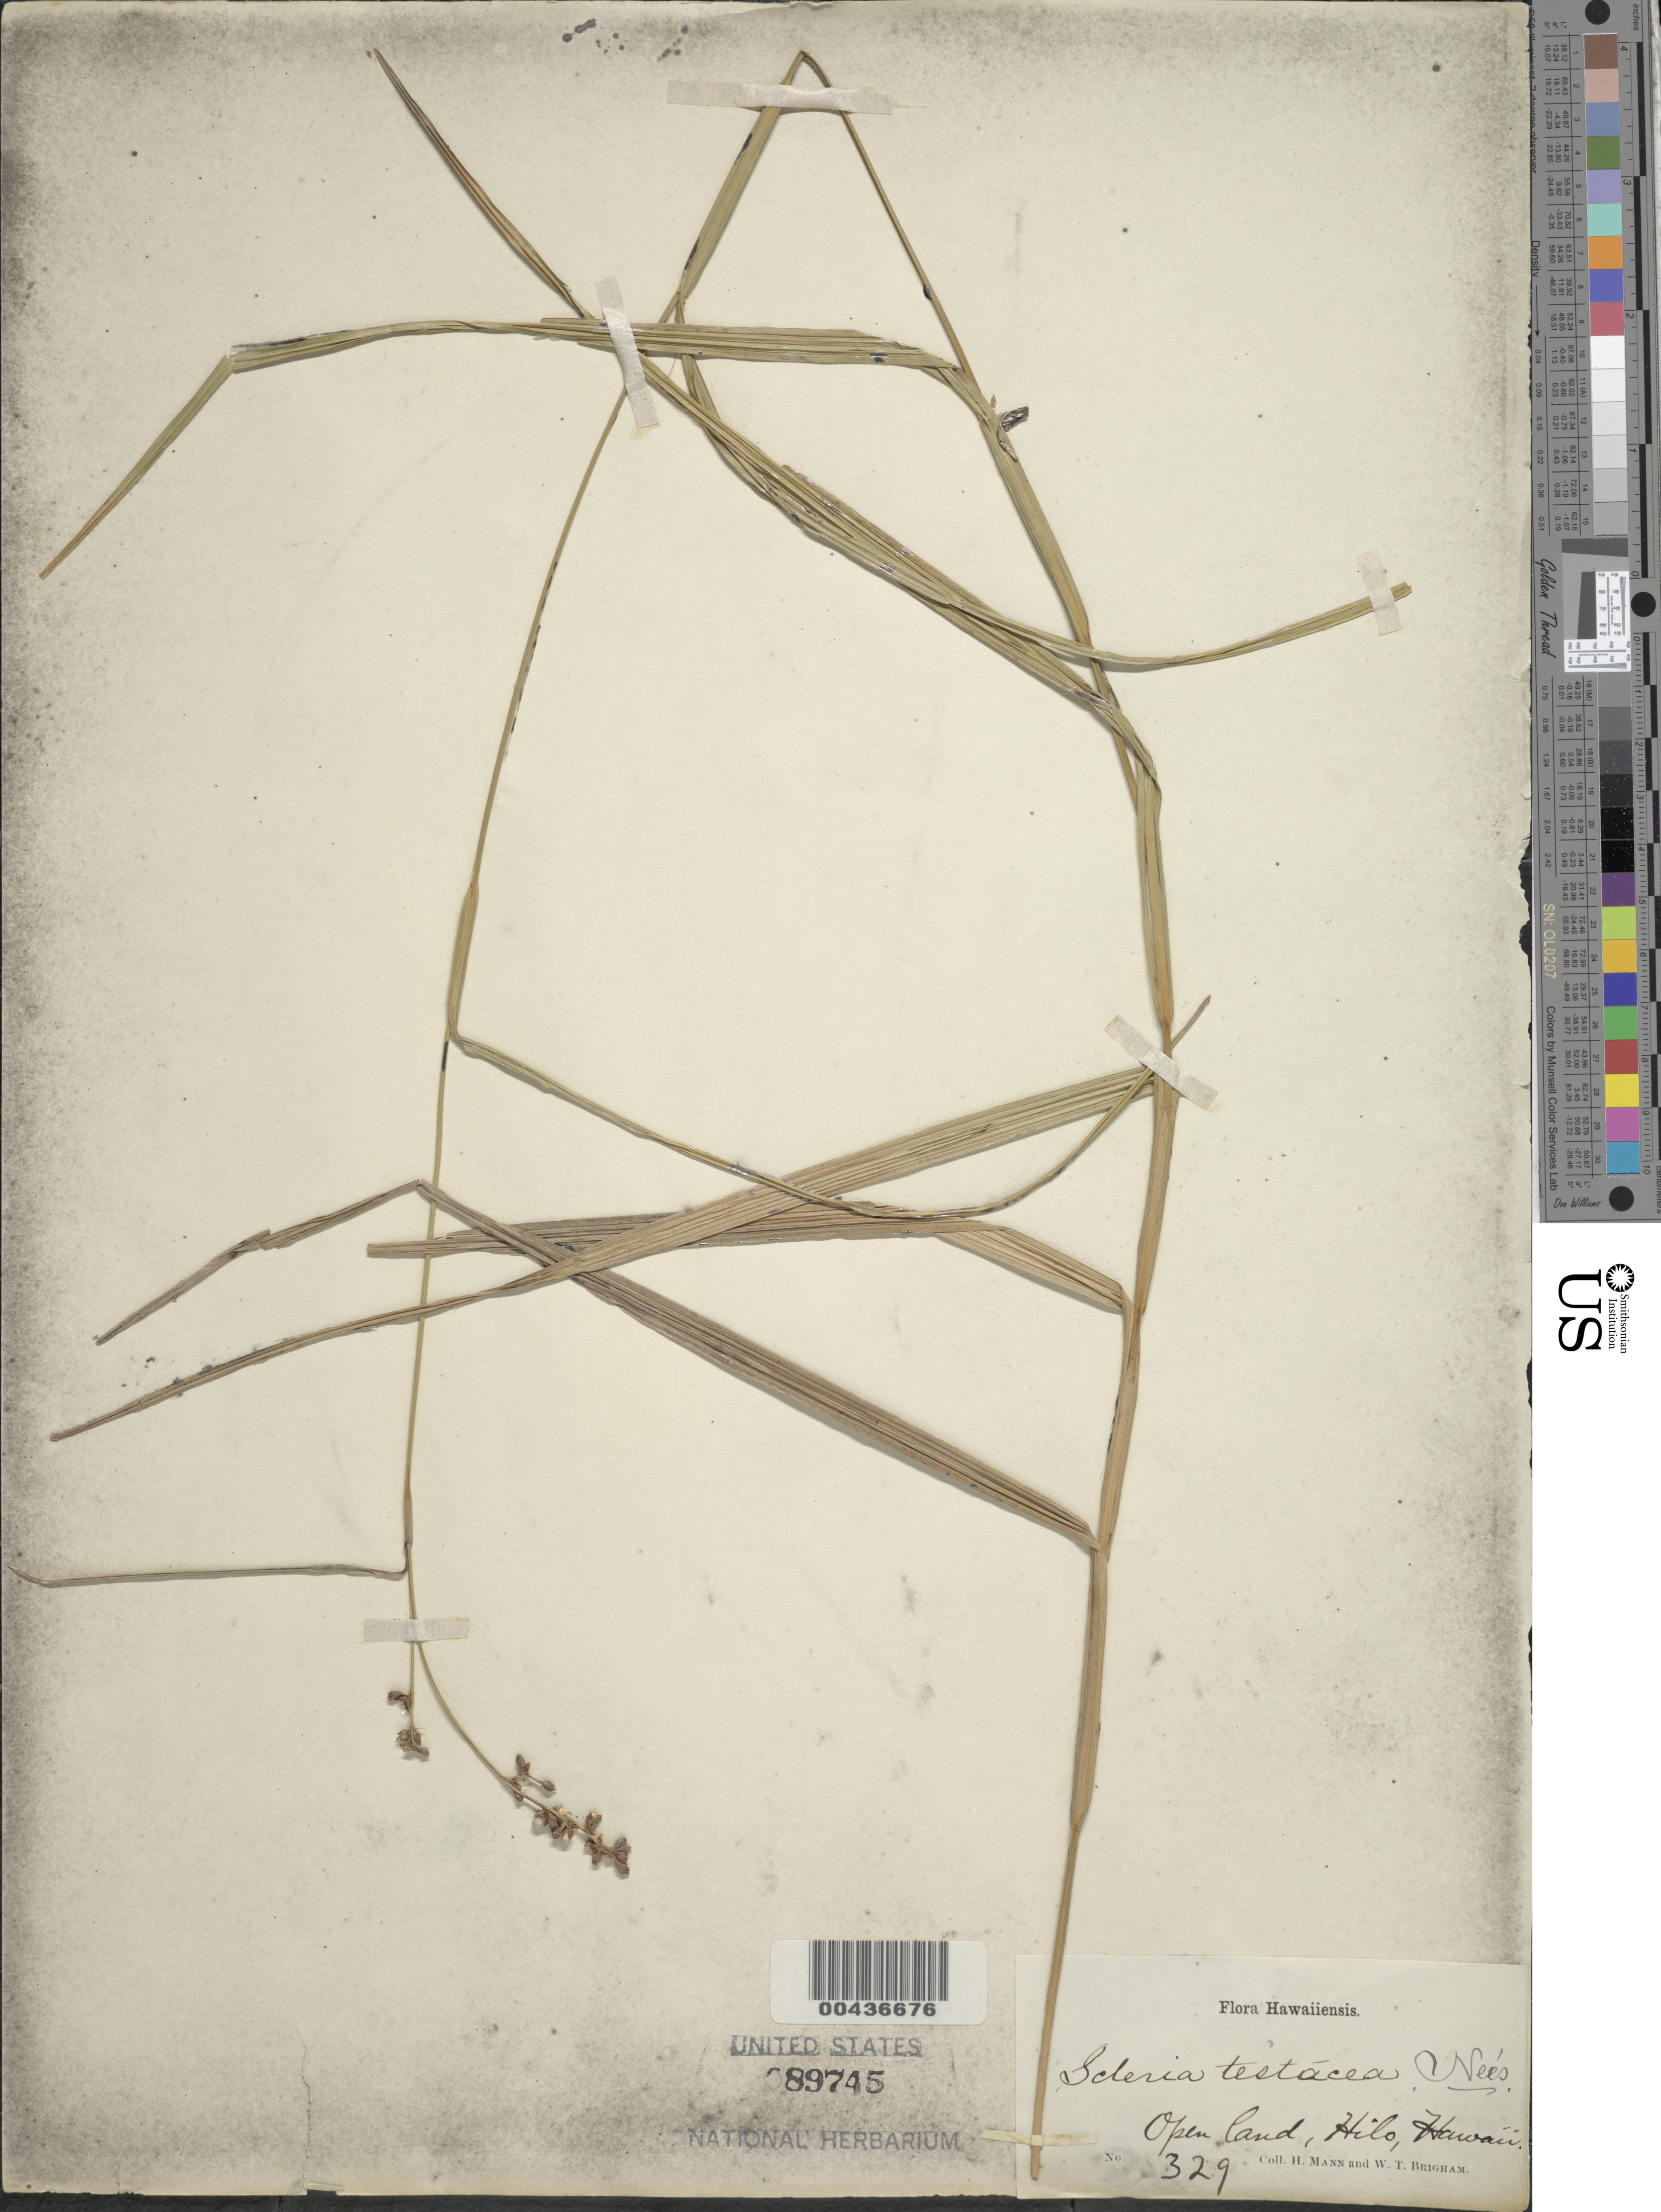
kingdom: Plantae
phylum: Tracheophyta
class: Liliopsida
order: Poales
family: Cyperaceae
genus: Scleria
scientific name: Scleria testacea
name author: Nees ex Kunth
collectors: H. Mann & W. T. Brigham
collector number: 329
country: United States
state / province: Hawaii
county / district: Hawaii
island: Hawaii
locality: Hilo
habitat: Open land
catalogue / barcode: US 89745